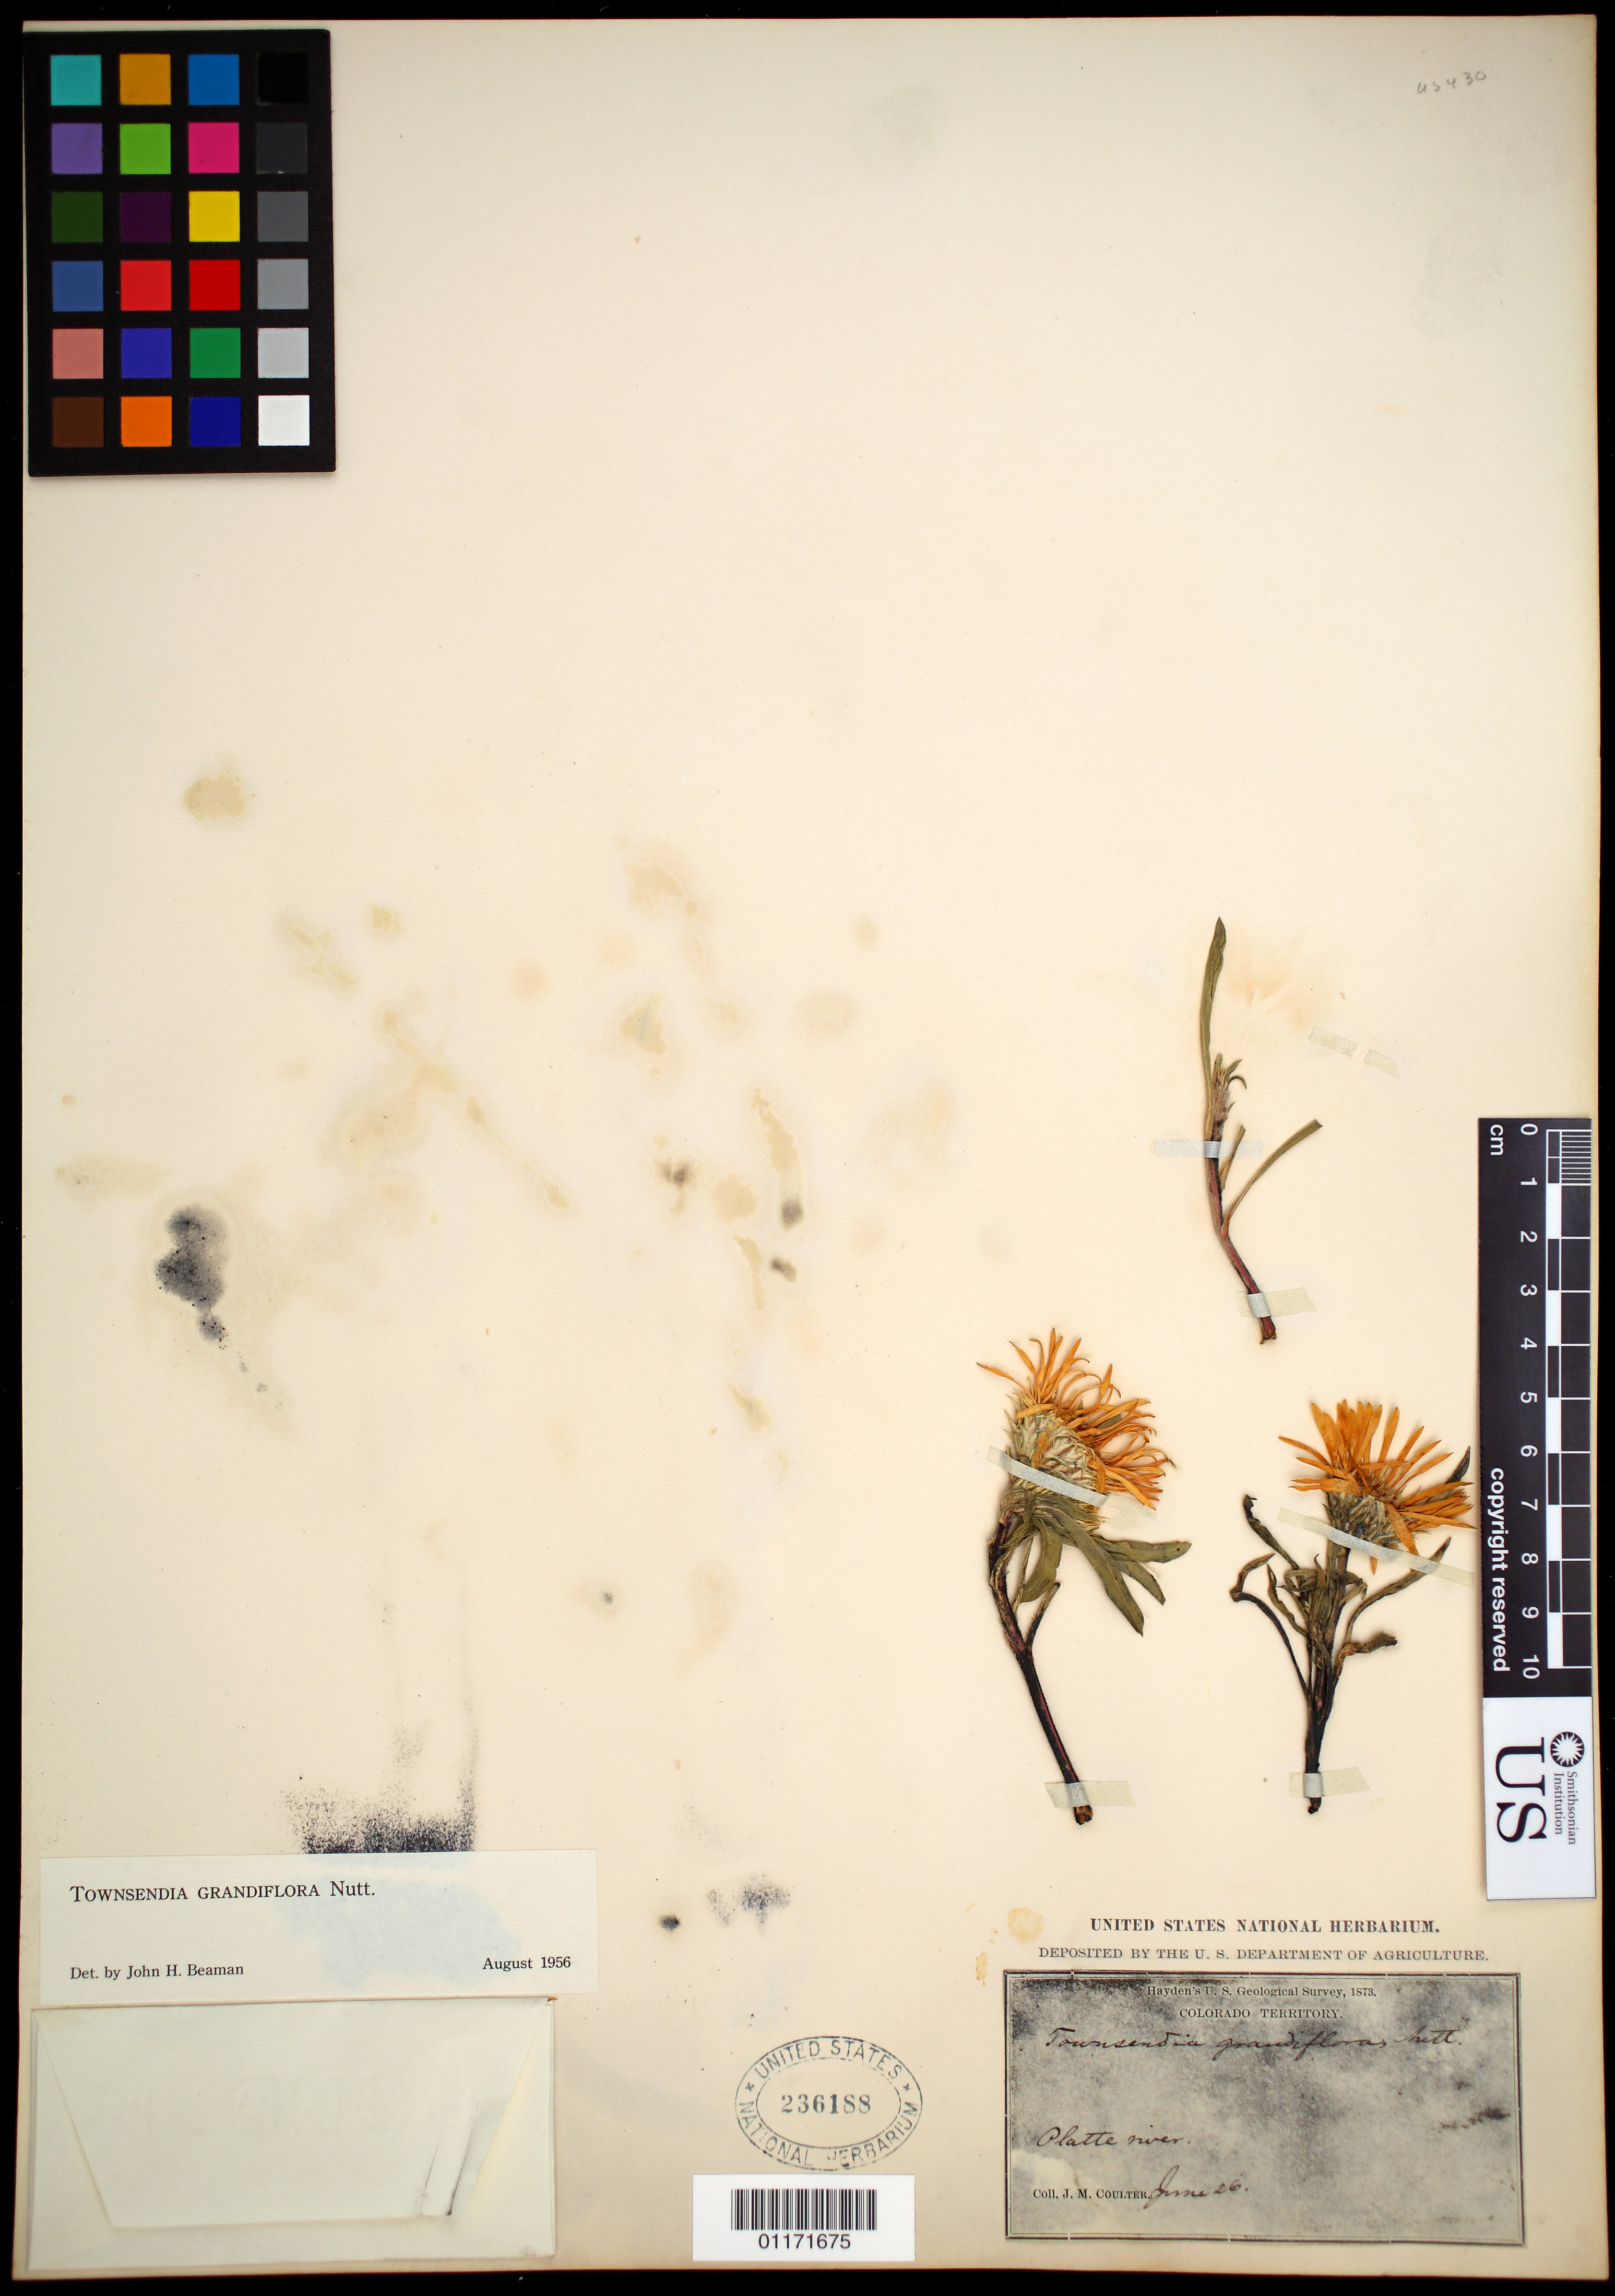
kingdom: Plantae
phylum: Tracheophyta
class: Magnoliopsida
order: Asterales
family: Asteraceae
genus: Townsendia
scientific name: Townsendia grandiflora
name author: Nutt.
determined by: Beaman, J. H., Curator (MSC), Michigan State University (UNITED STATES)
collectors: J. M. Coulter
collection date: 1873-06-26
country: United States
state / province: Colorado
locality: Platte River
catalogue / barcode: US 236188